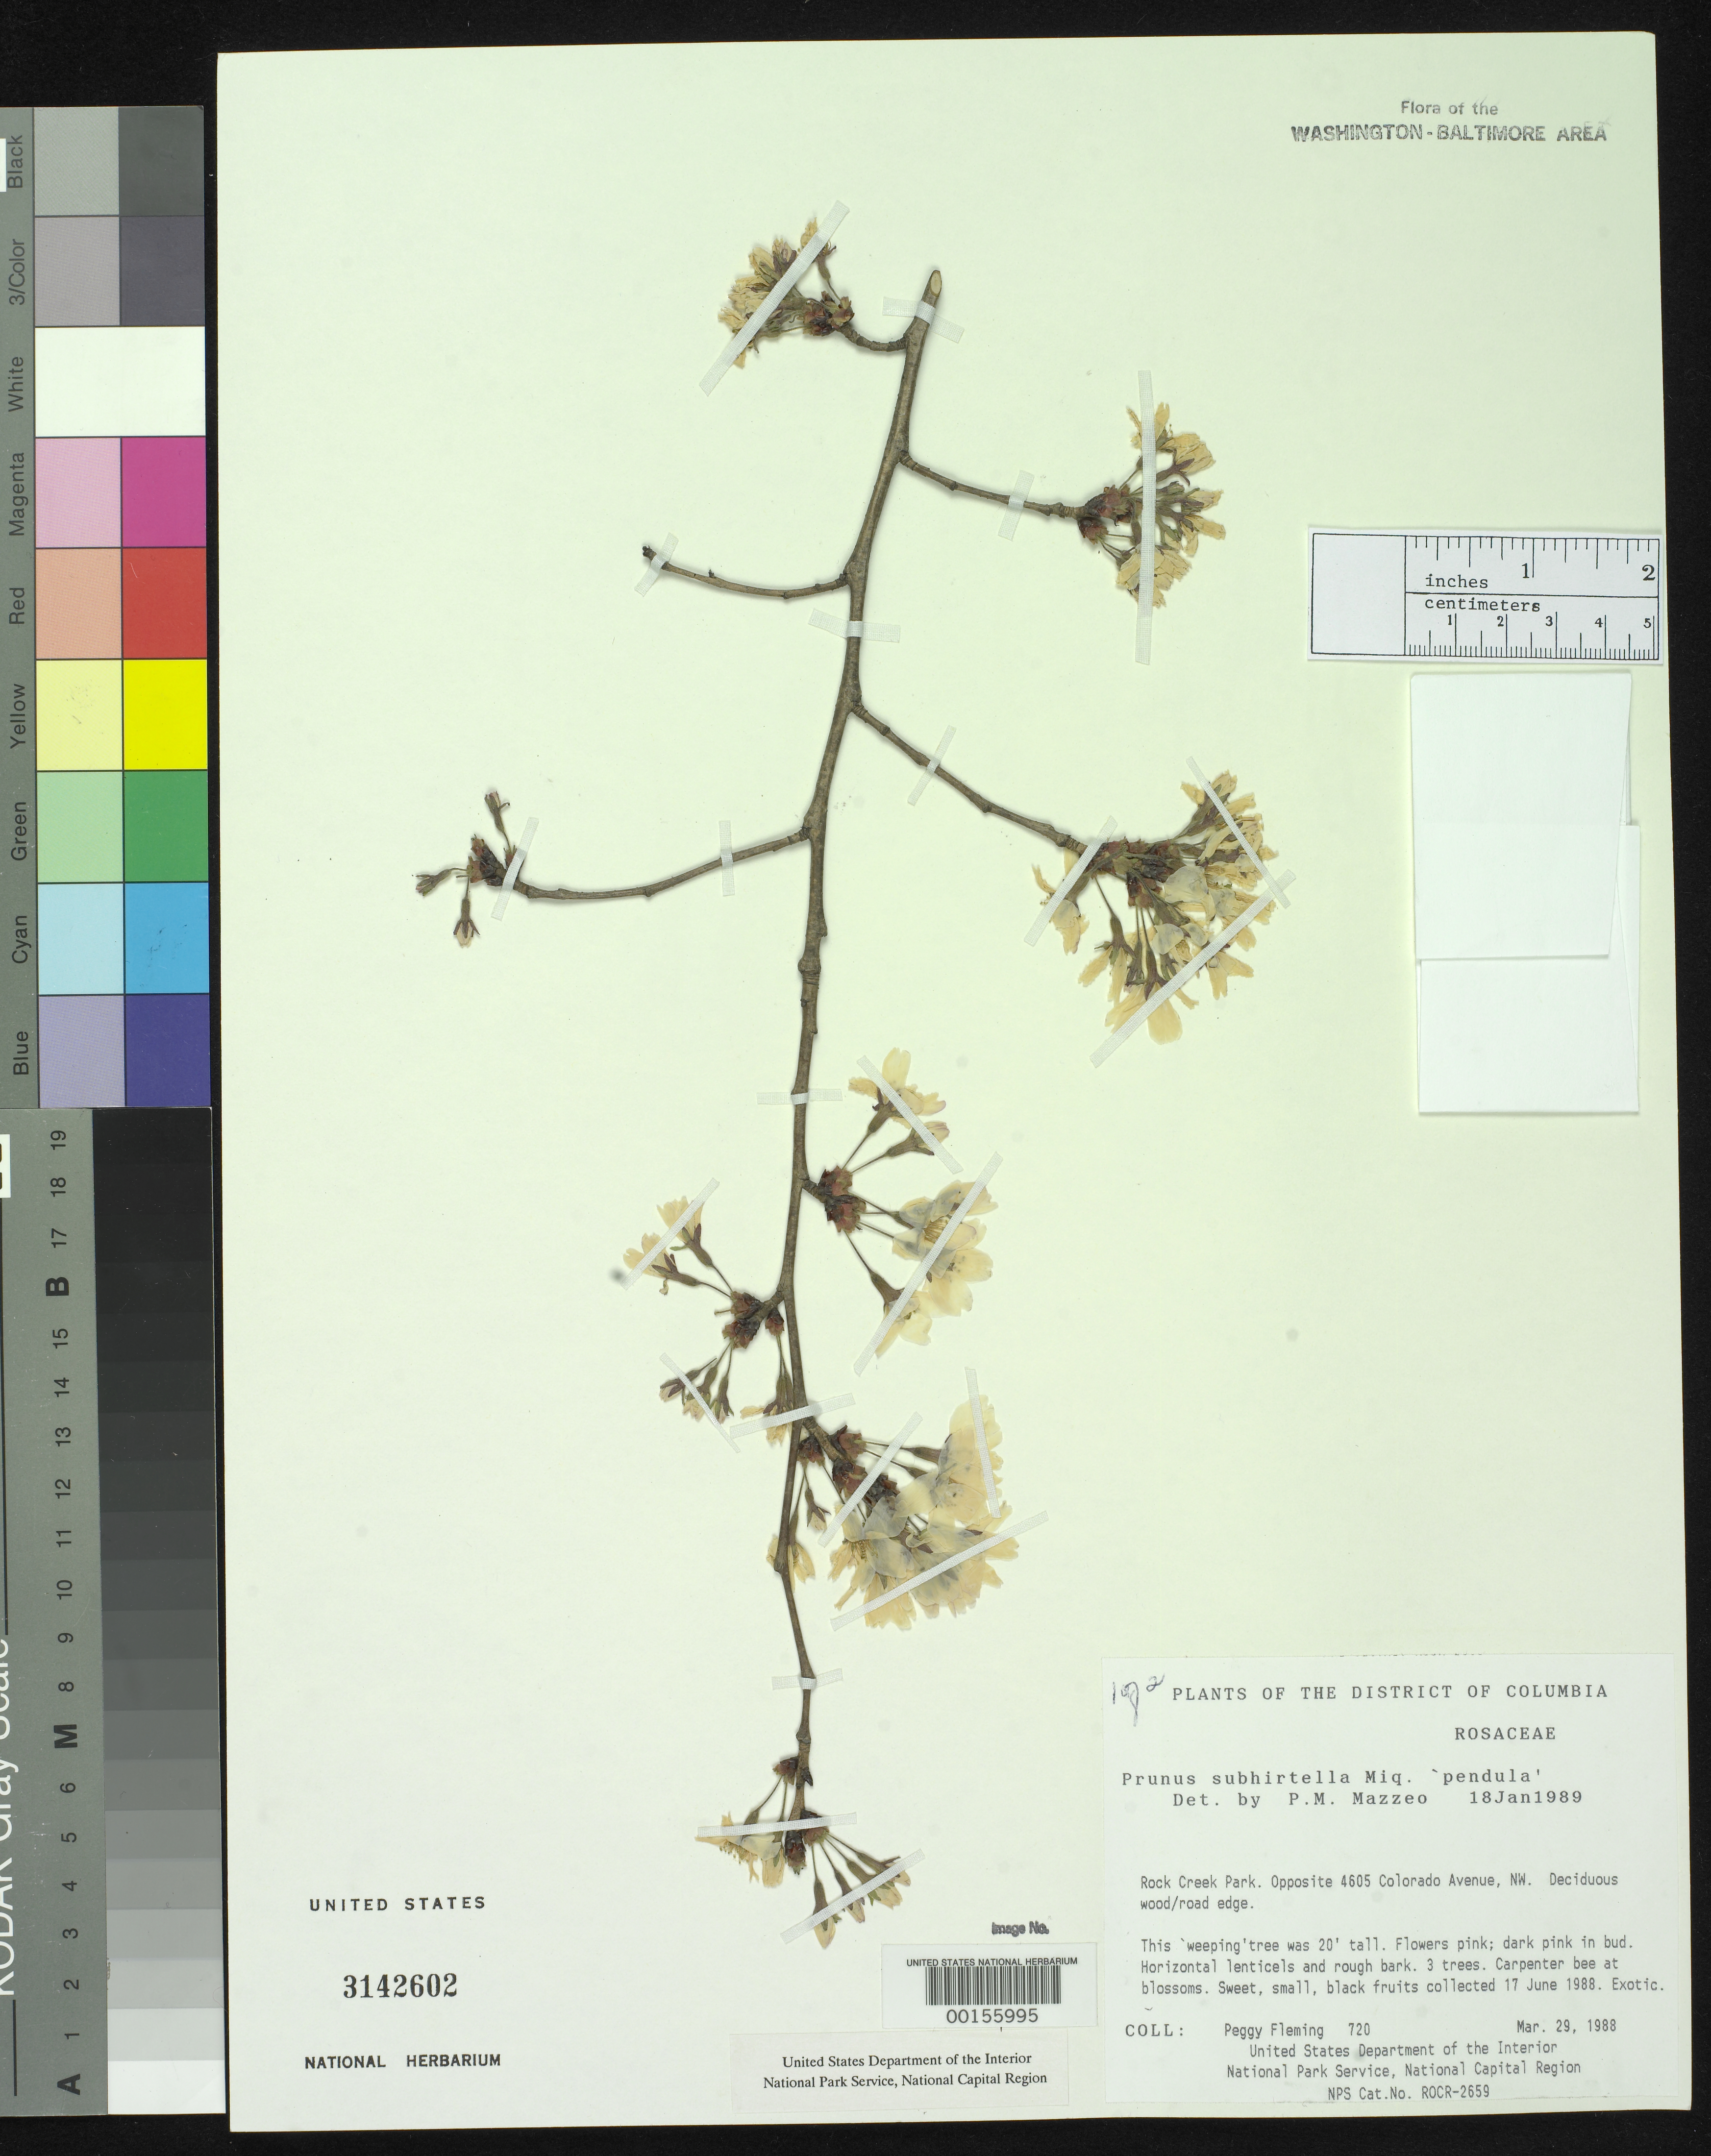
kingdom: Plantae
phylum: Tracheophyta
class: Magnoliopsida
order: Rosales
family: Rosaceae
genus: Prunus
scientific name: Prunus subhirtella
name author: Miq.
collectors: P. Fleming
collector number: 720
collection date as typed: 29 Mar 1988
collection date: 1988-03-29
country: United States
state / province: District of Columbia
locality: Rock Creek Park, opposite 4605 Colorado Ave, NW Rock Creek Park and Vicinity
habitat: Deciduous woods, road edge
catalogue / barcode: US 3142602